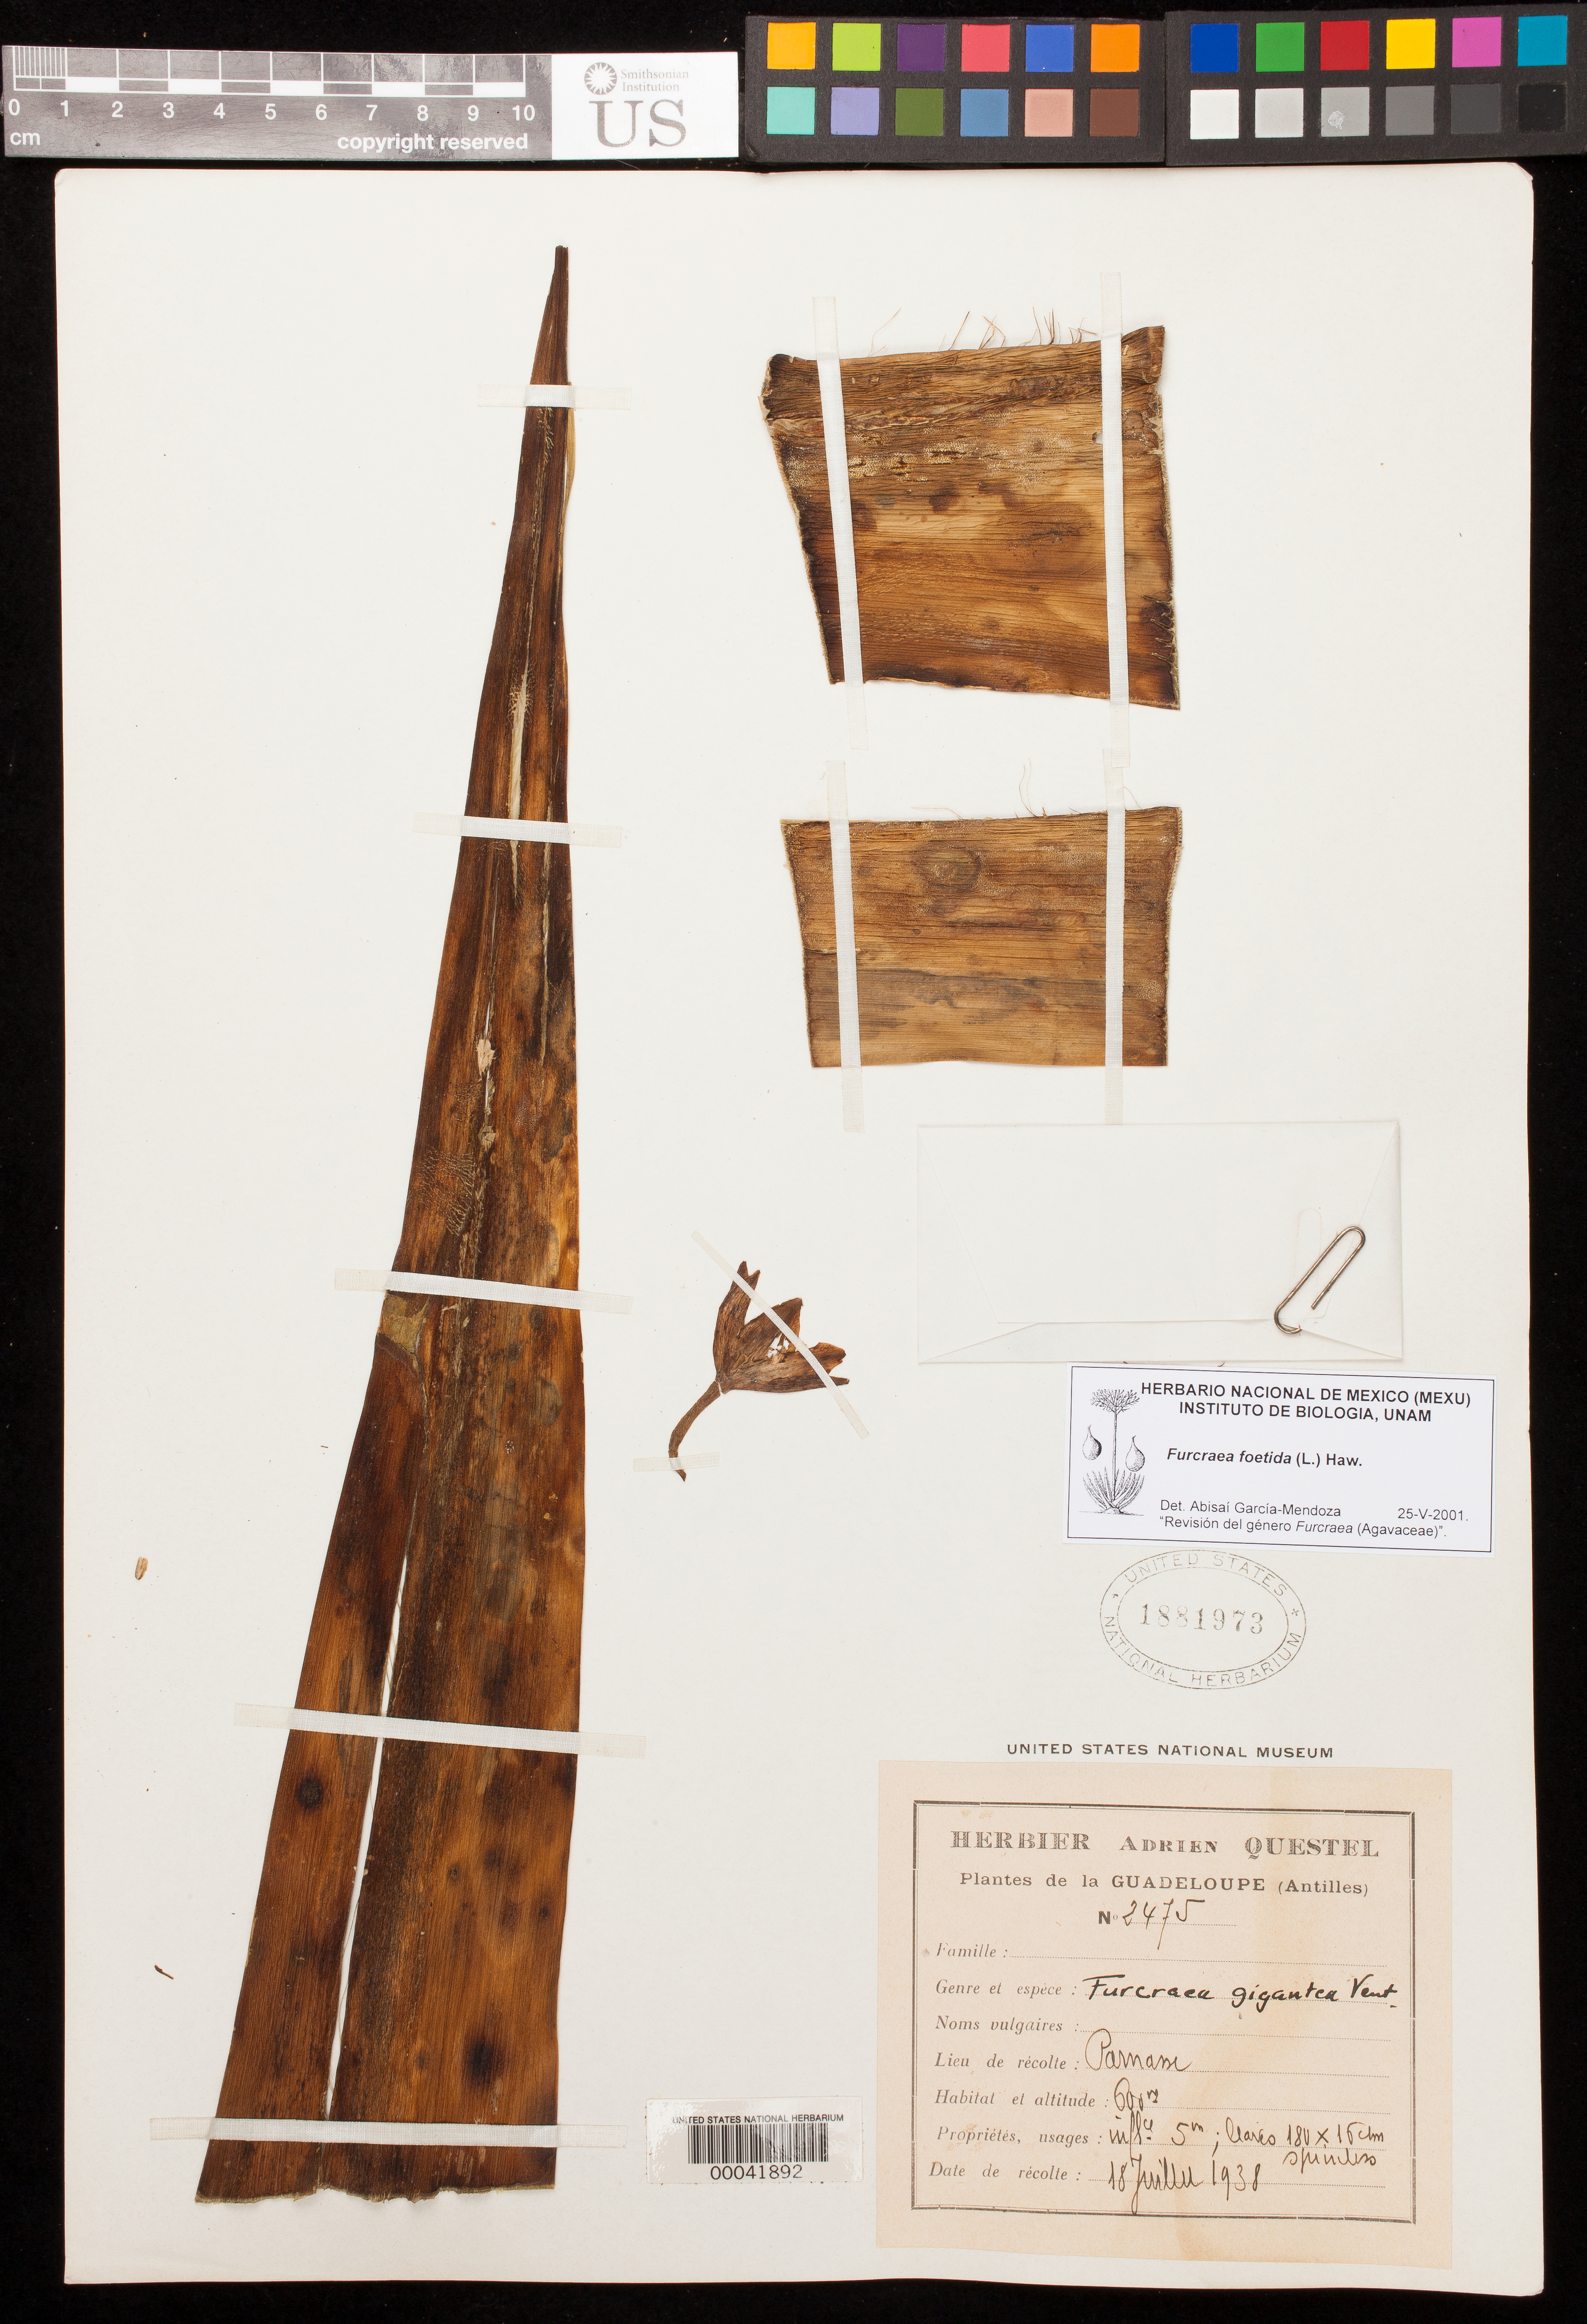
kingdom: Plantae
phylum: Tracheophyta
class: Liliopsida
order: Asparagales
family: Asparagaceae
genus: Furcraea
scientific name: Furcraea foetida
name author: (L.) Haw.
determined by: García-Mendoza, A.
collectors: A. Questel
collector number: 2475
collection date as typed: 18 Jul 1938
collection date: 1938-07-18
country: Guadeloupe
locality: Parnam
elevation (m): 600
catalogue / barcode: US 1881973